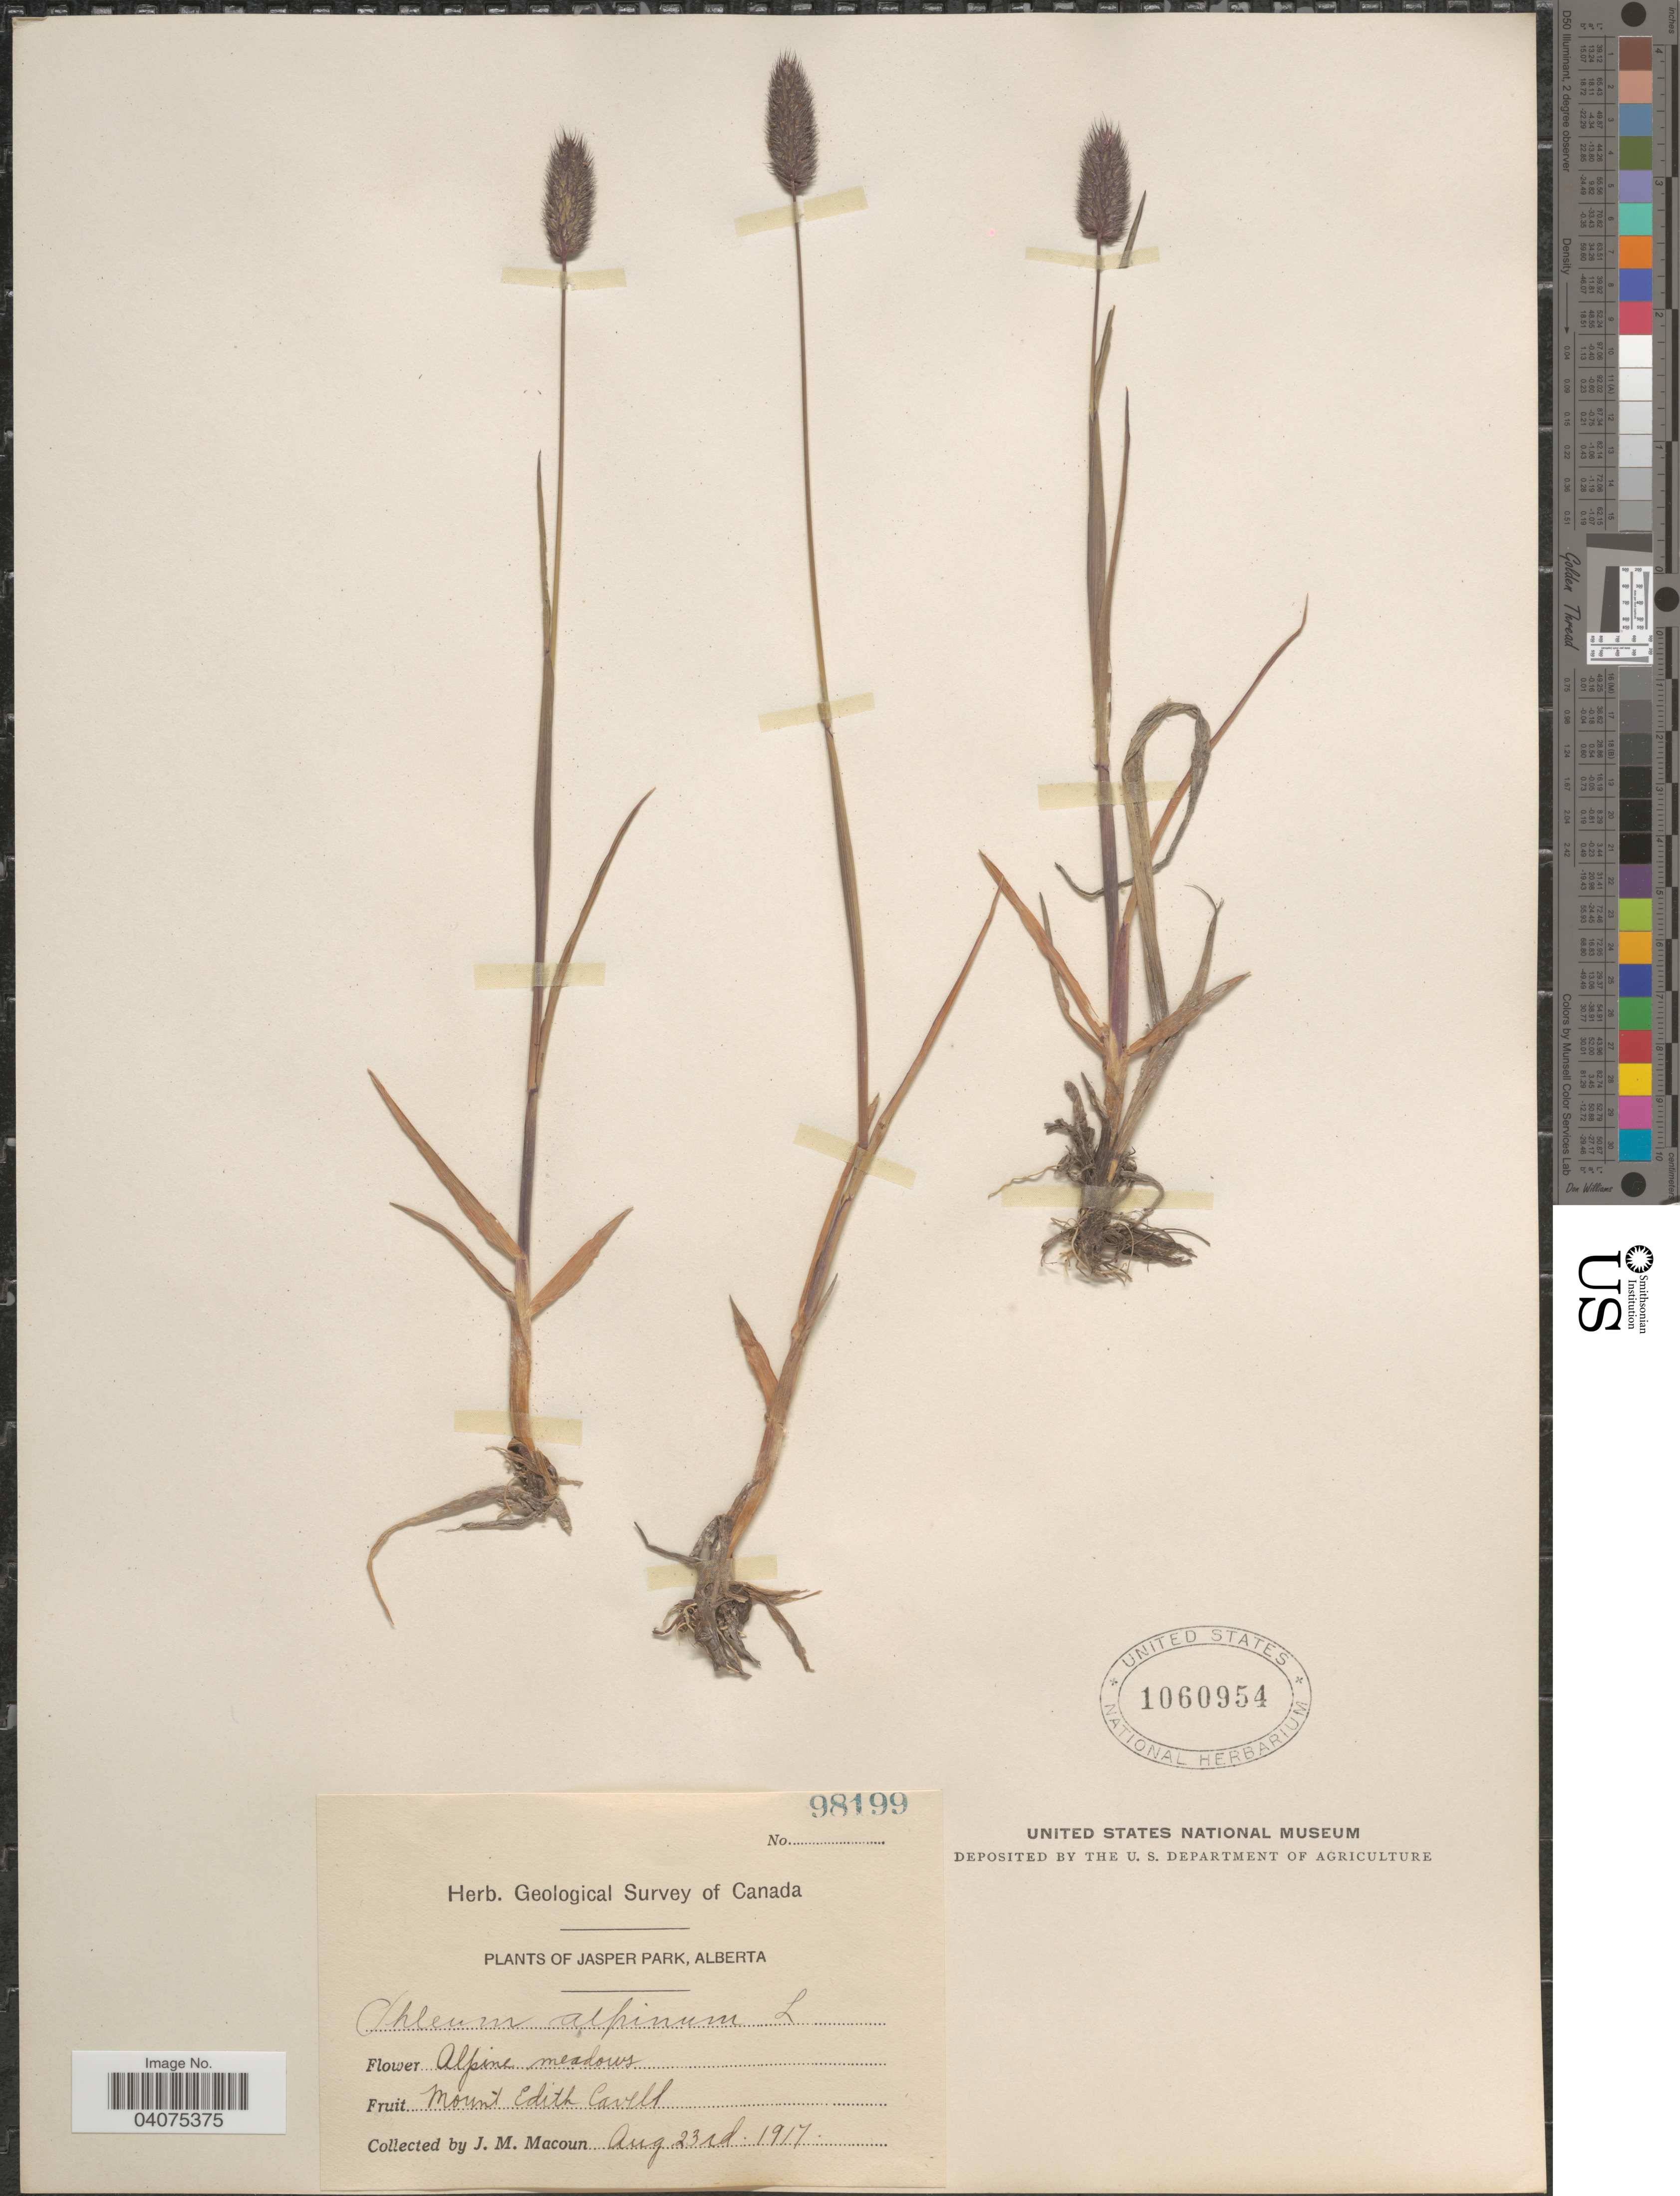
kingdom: Plantae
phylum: Tracheophyta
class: Liliopsida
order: Poales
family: Poaceae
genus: Phleum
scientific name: Phleum alpinum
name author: L.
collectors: J. M. Macoun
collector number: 98199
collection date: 1917-08-23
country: Canada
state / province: Alberta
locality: Herb. Geological Survey of Canada. Jasper Park. Alpine meadows. Mount Edith Cavell.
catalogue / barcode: US 1060954